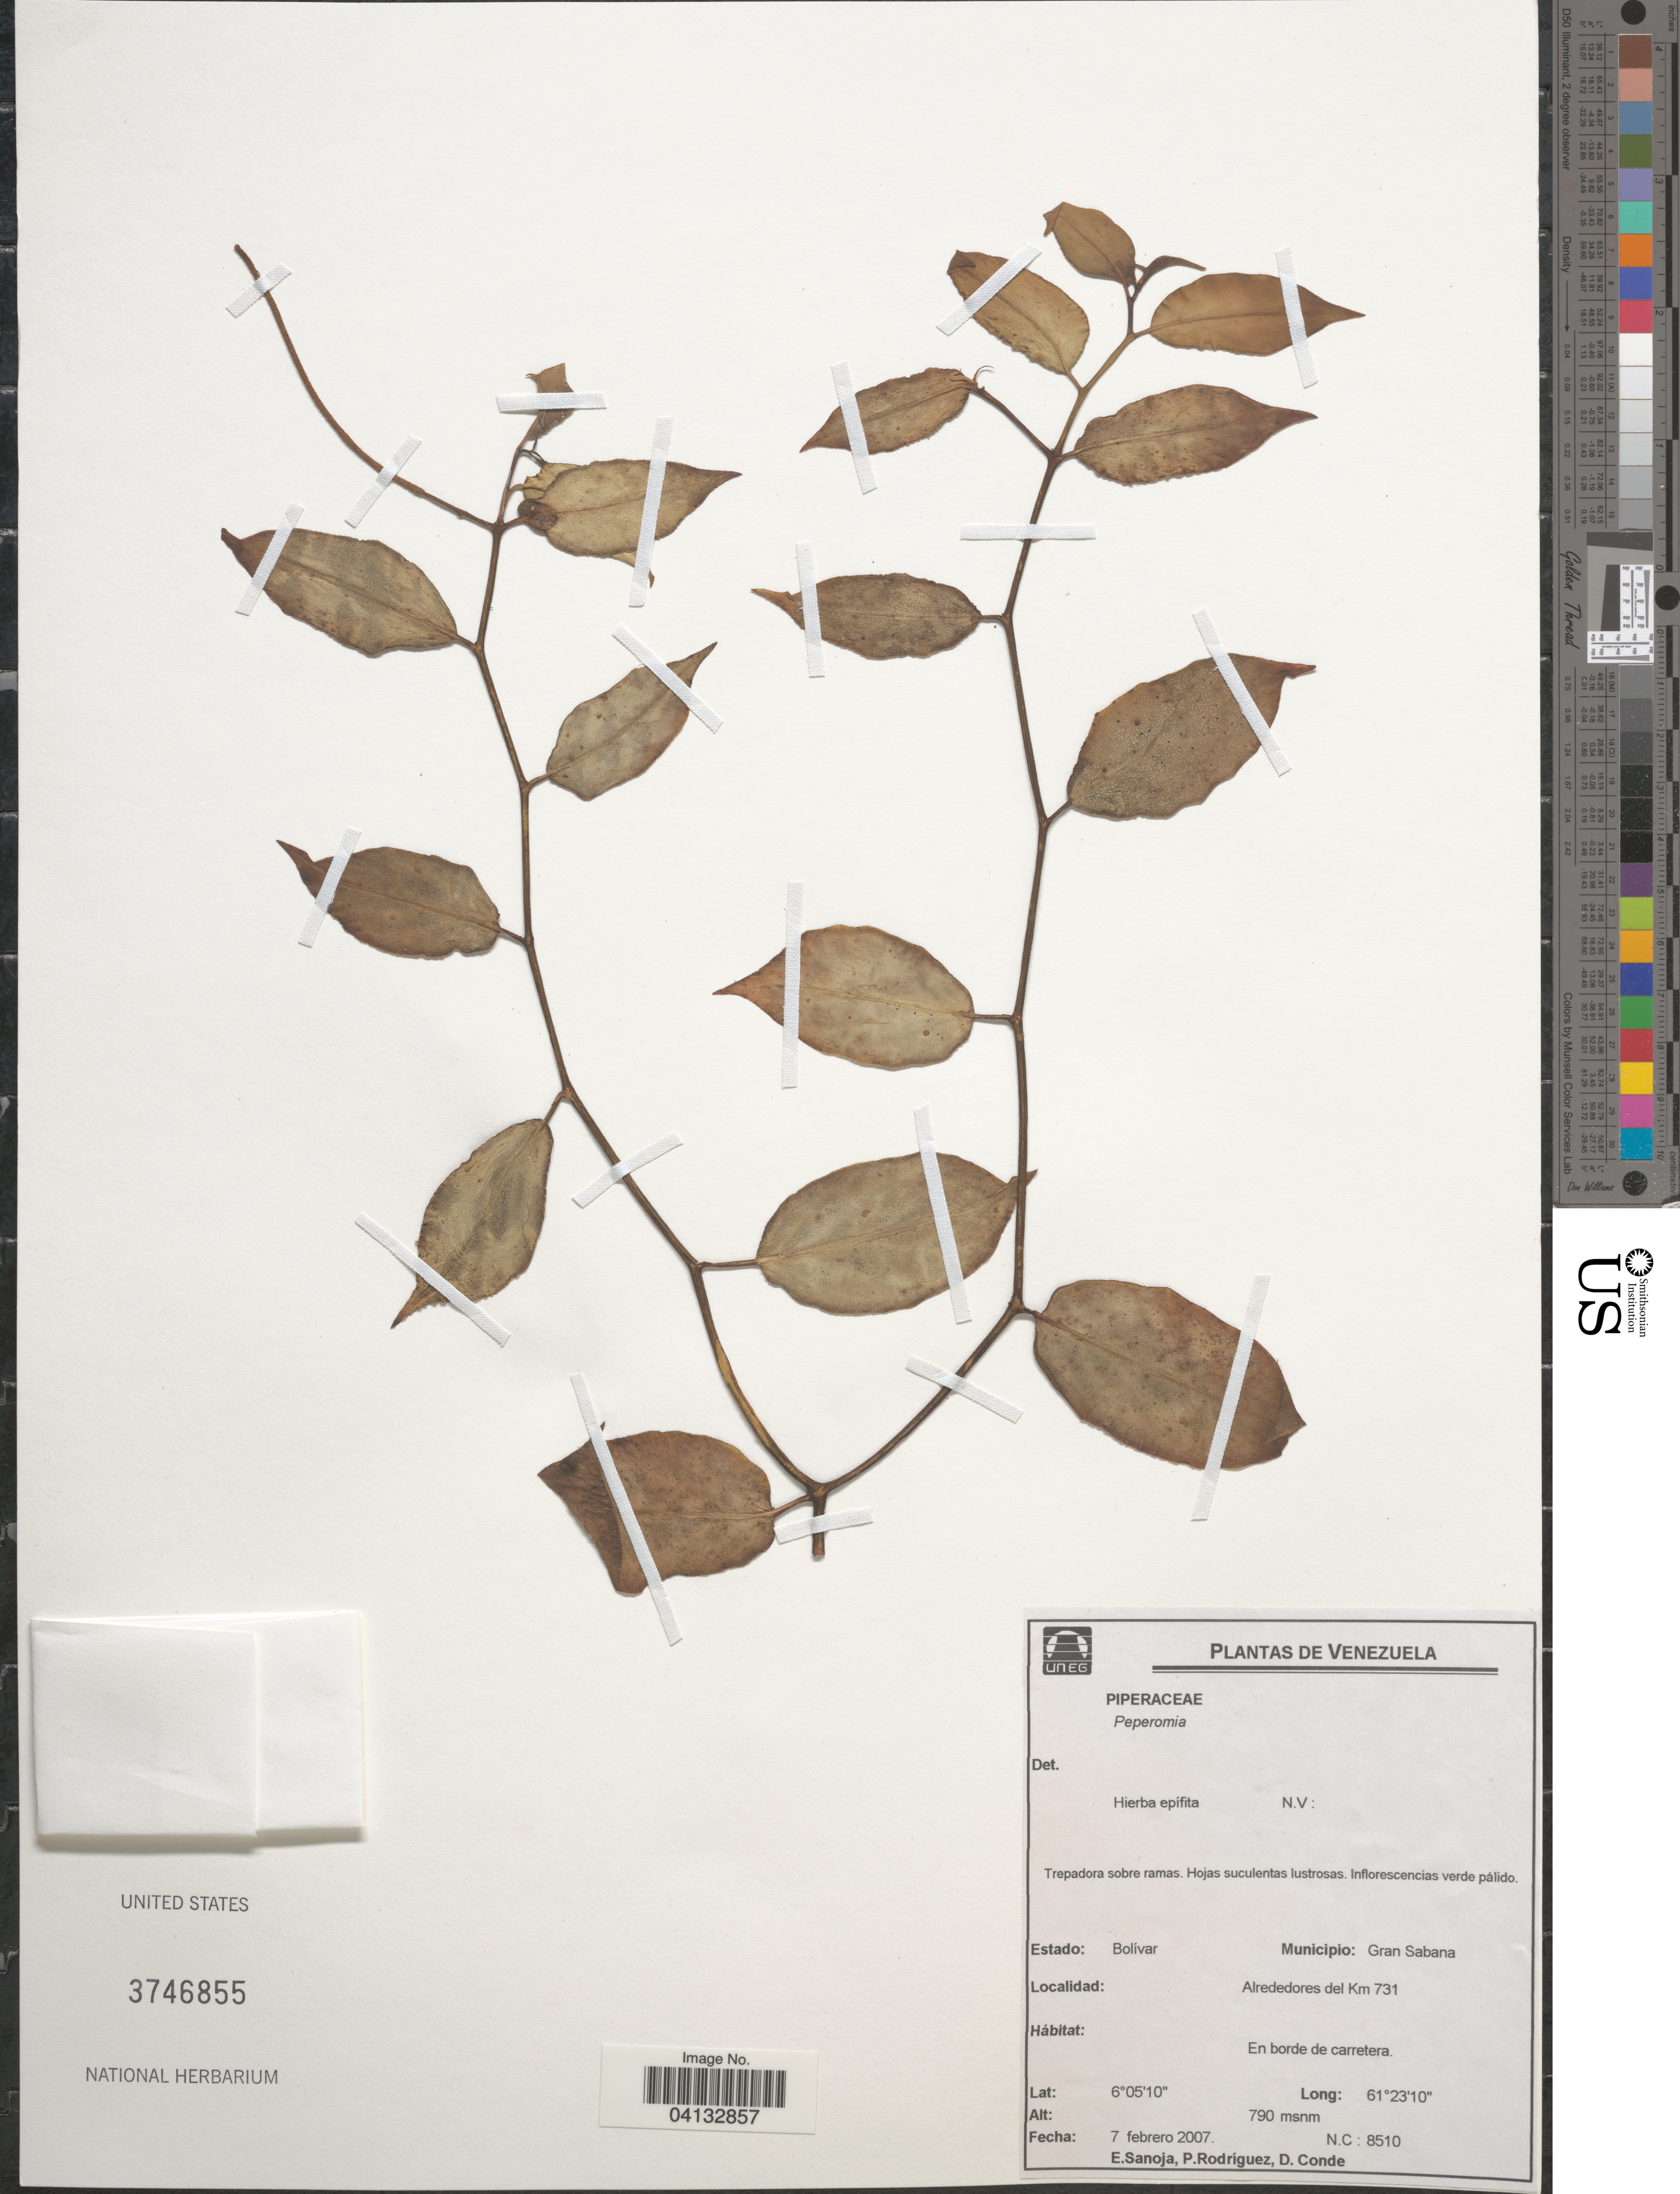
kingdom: Plantae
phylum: Tracheophyta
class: Magnoliopsida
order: Piperales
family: Piperaceae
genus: Peperomia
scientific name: Peperomia macrostachya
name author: (Vahl) A. Dietr.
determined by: Jiménez, José Estaban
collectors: E. Sanoja, P. Rodríguez & D. Conde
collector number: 8510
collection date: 2007-02-07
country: Venezuela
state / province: Bolivar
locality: Municipio: Gran Sabana. Alrededores del Km 731.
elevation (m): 790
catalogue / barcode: US 3746855